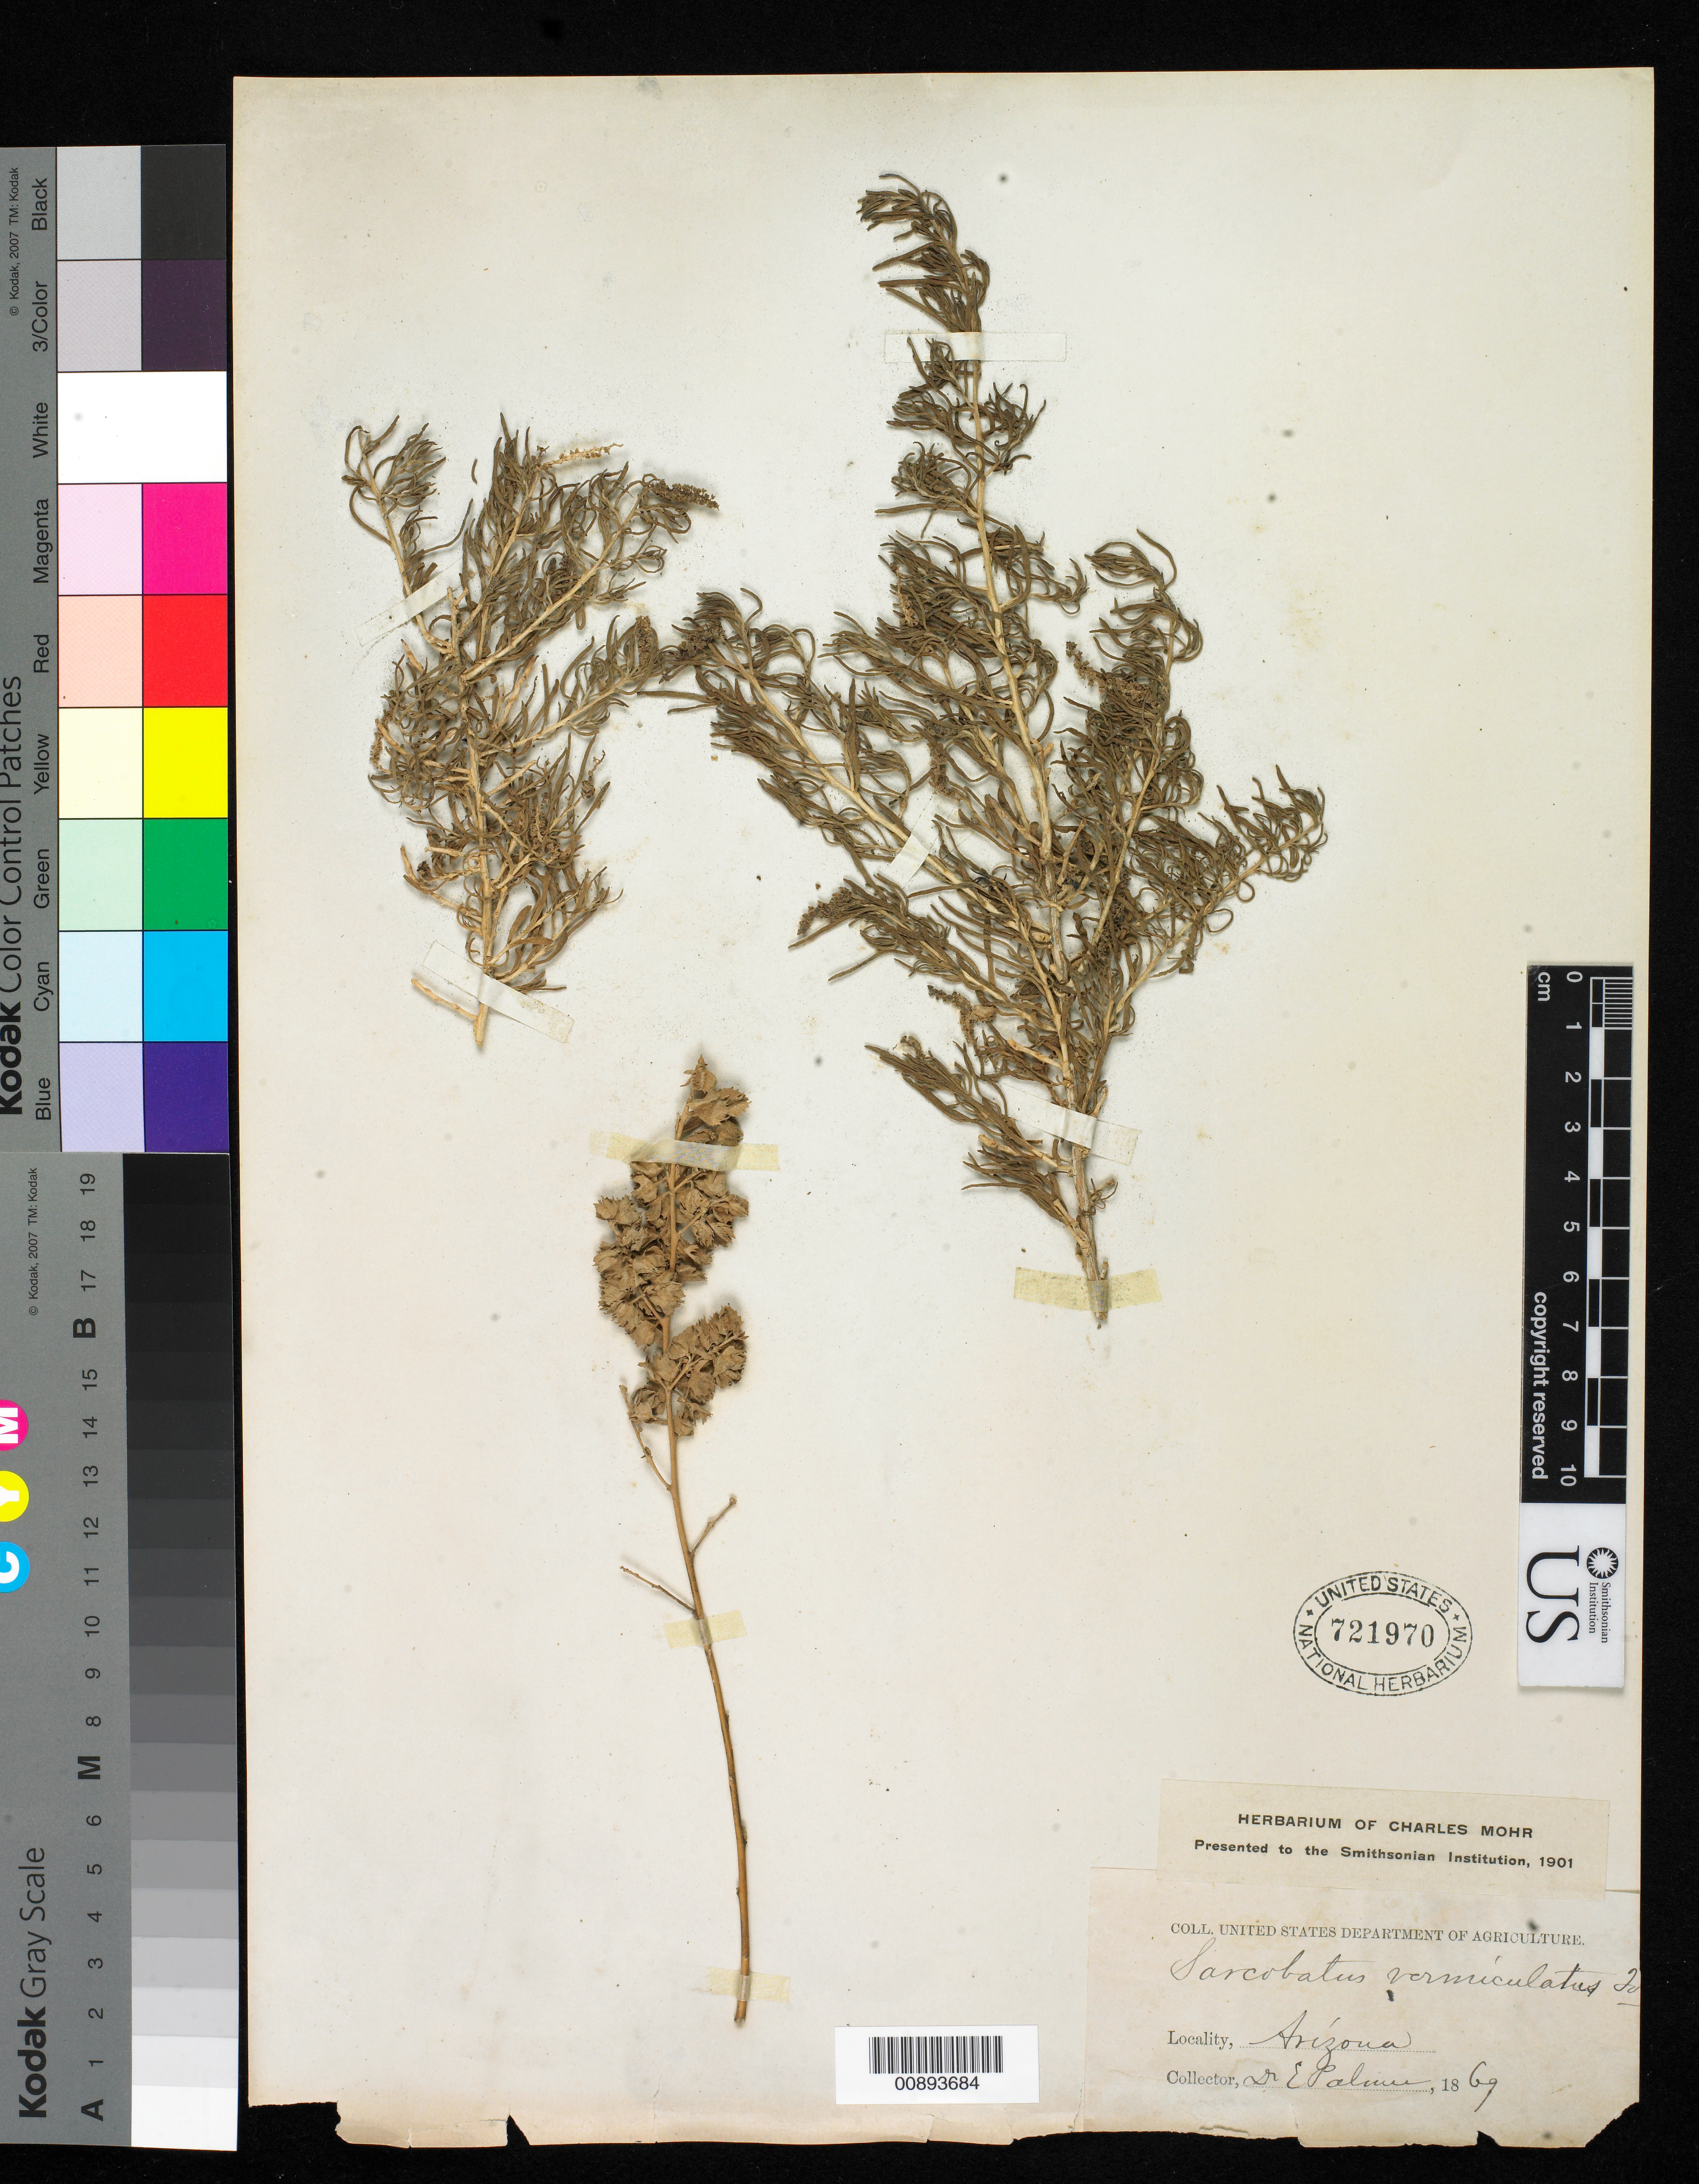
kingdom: Plantae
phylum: Tracheophyta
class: Magnoliopsida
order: Caryophyllales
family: Sarcobataceae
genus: Sarcobatus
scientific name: Sarcobatus vermiculatus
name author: (Hook.) Torr.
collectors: E. Palmer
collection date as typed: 1869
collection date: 1869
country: United States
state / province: Arizona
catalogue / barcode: US 721970